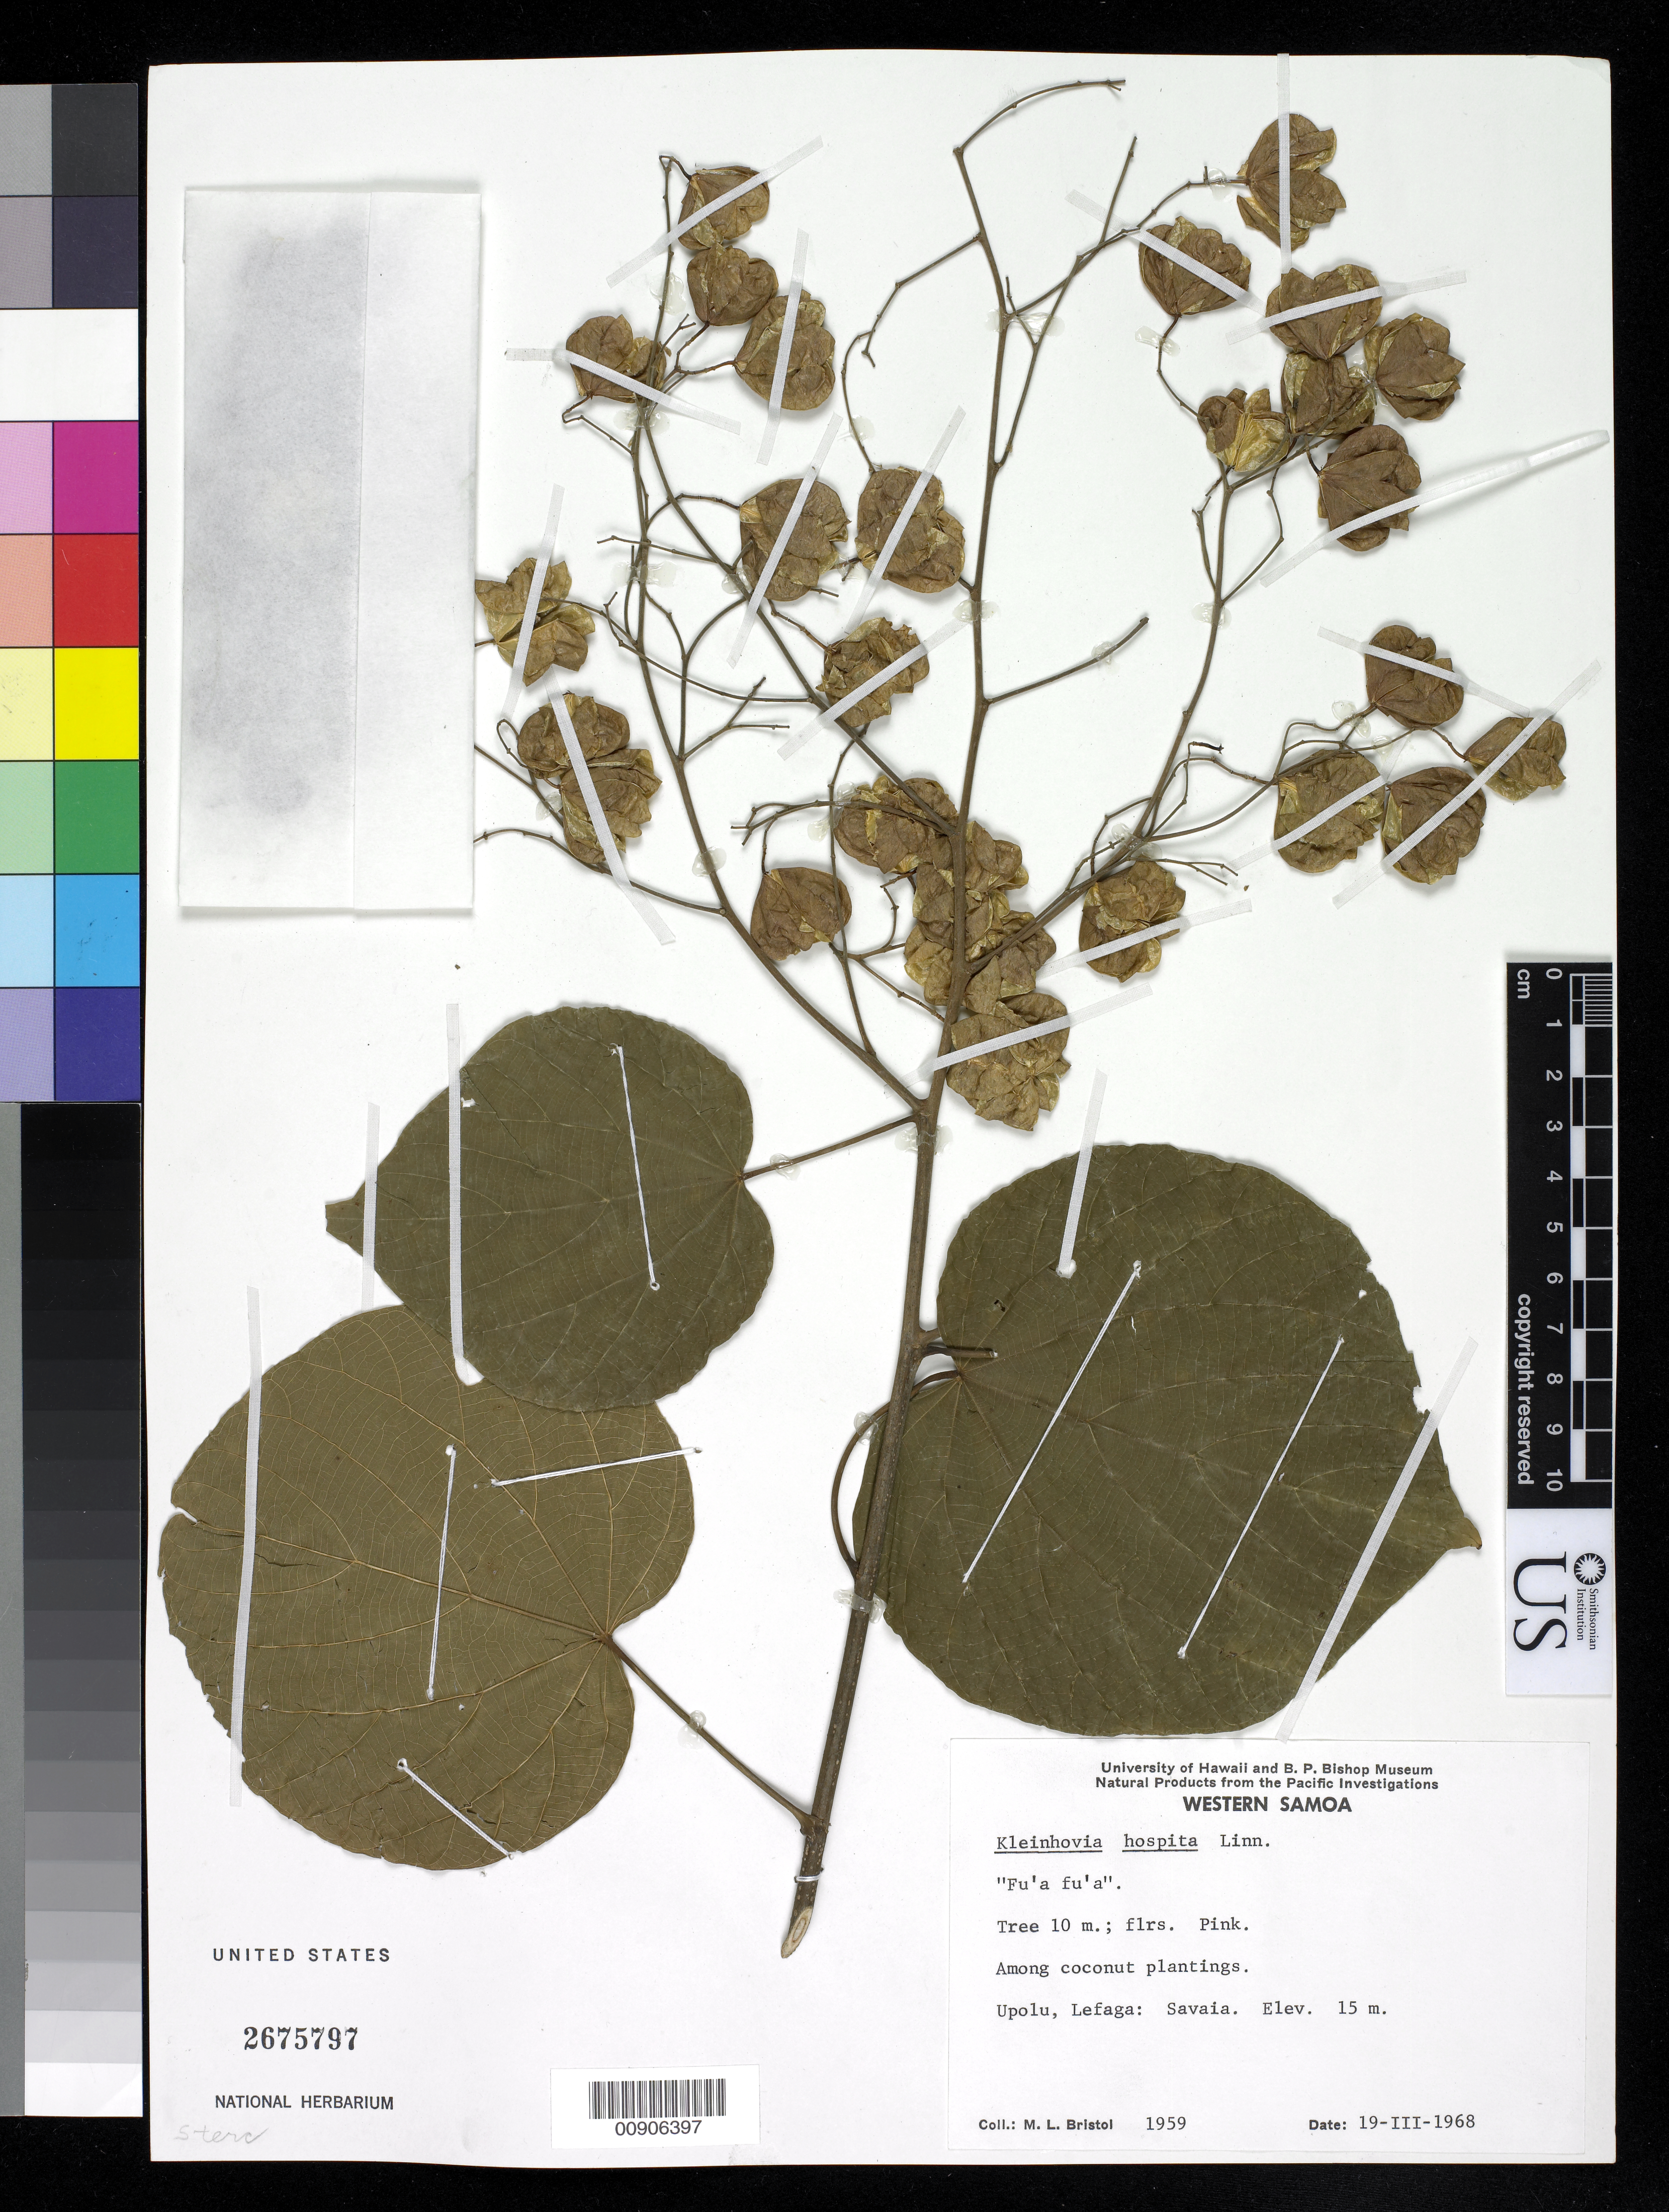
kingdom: Plantae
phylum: Tracheophyta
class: Magnoliopsida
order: Malvales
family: Malvaceae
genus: Kleinhovia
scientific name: Kleinhovia hospita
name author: L.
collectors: M. L. Bristol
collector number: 1959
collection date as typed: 19 Mar 1959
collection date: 1959-03-19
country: Samoa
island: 'Upolu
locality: Savaia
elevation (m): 15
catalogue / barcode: US 2675797